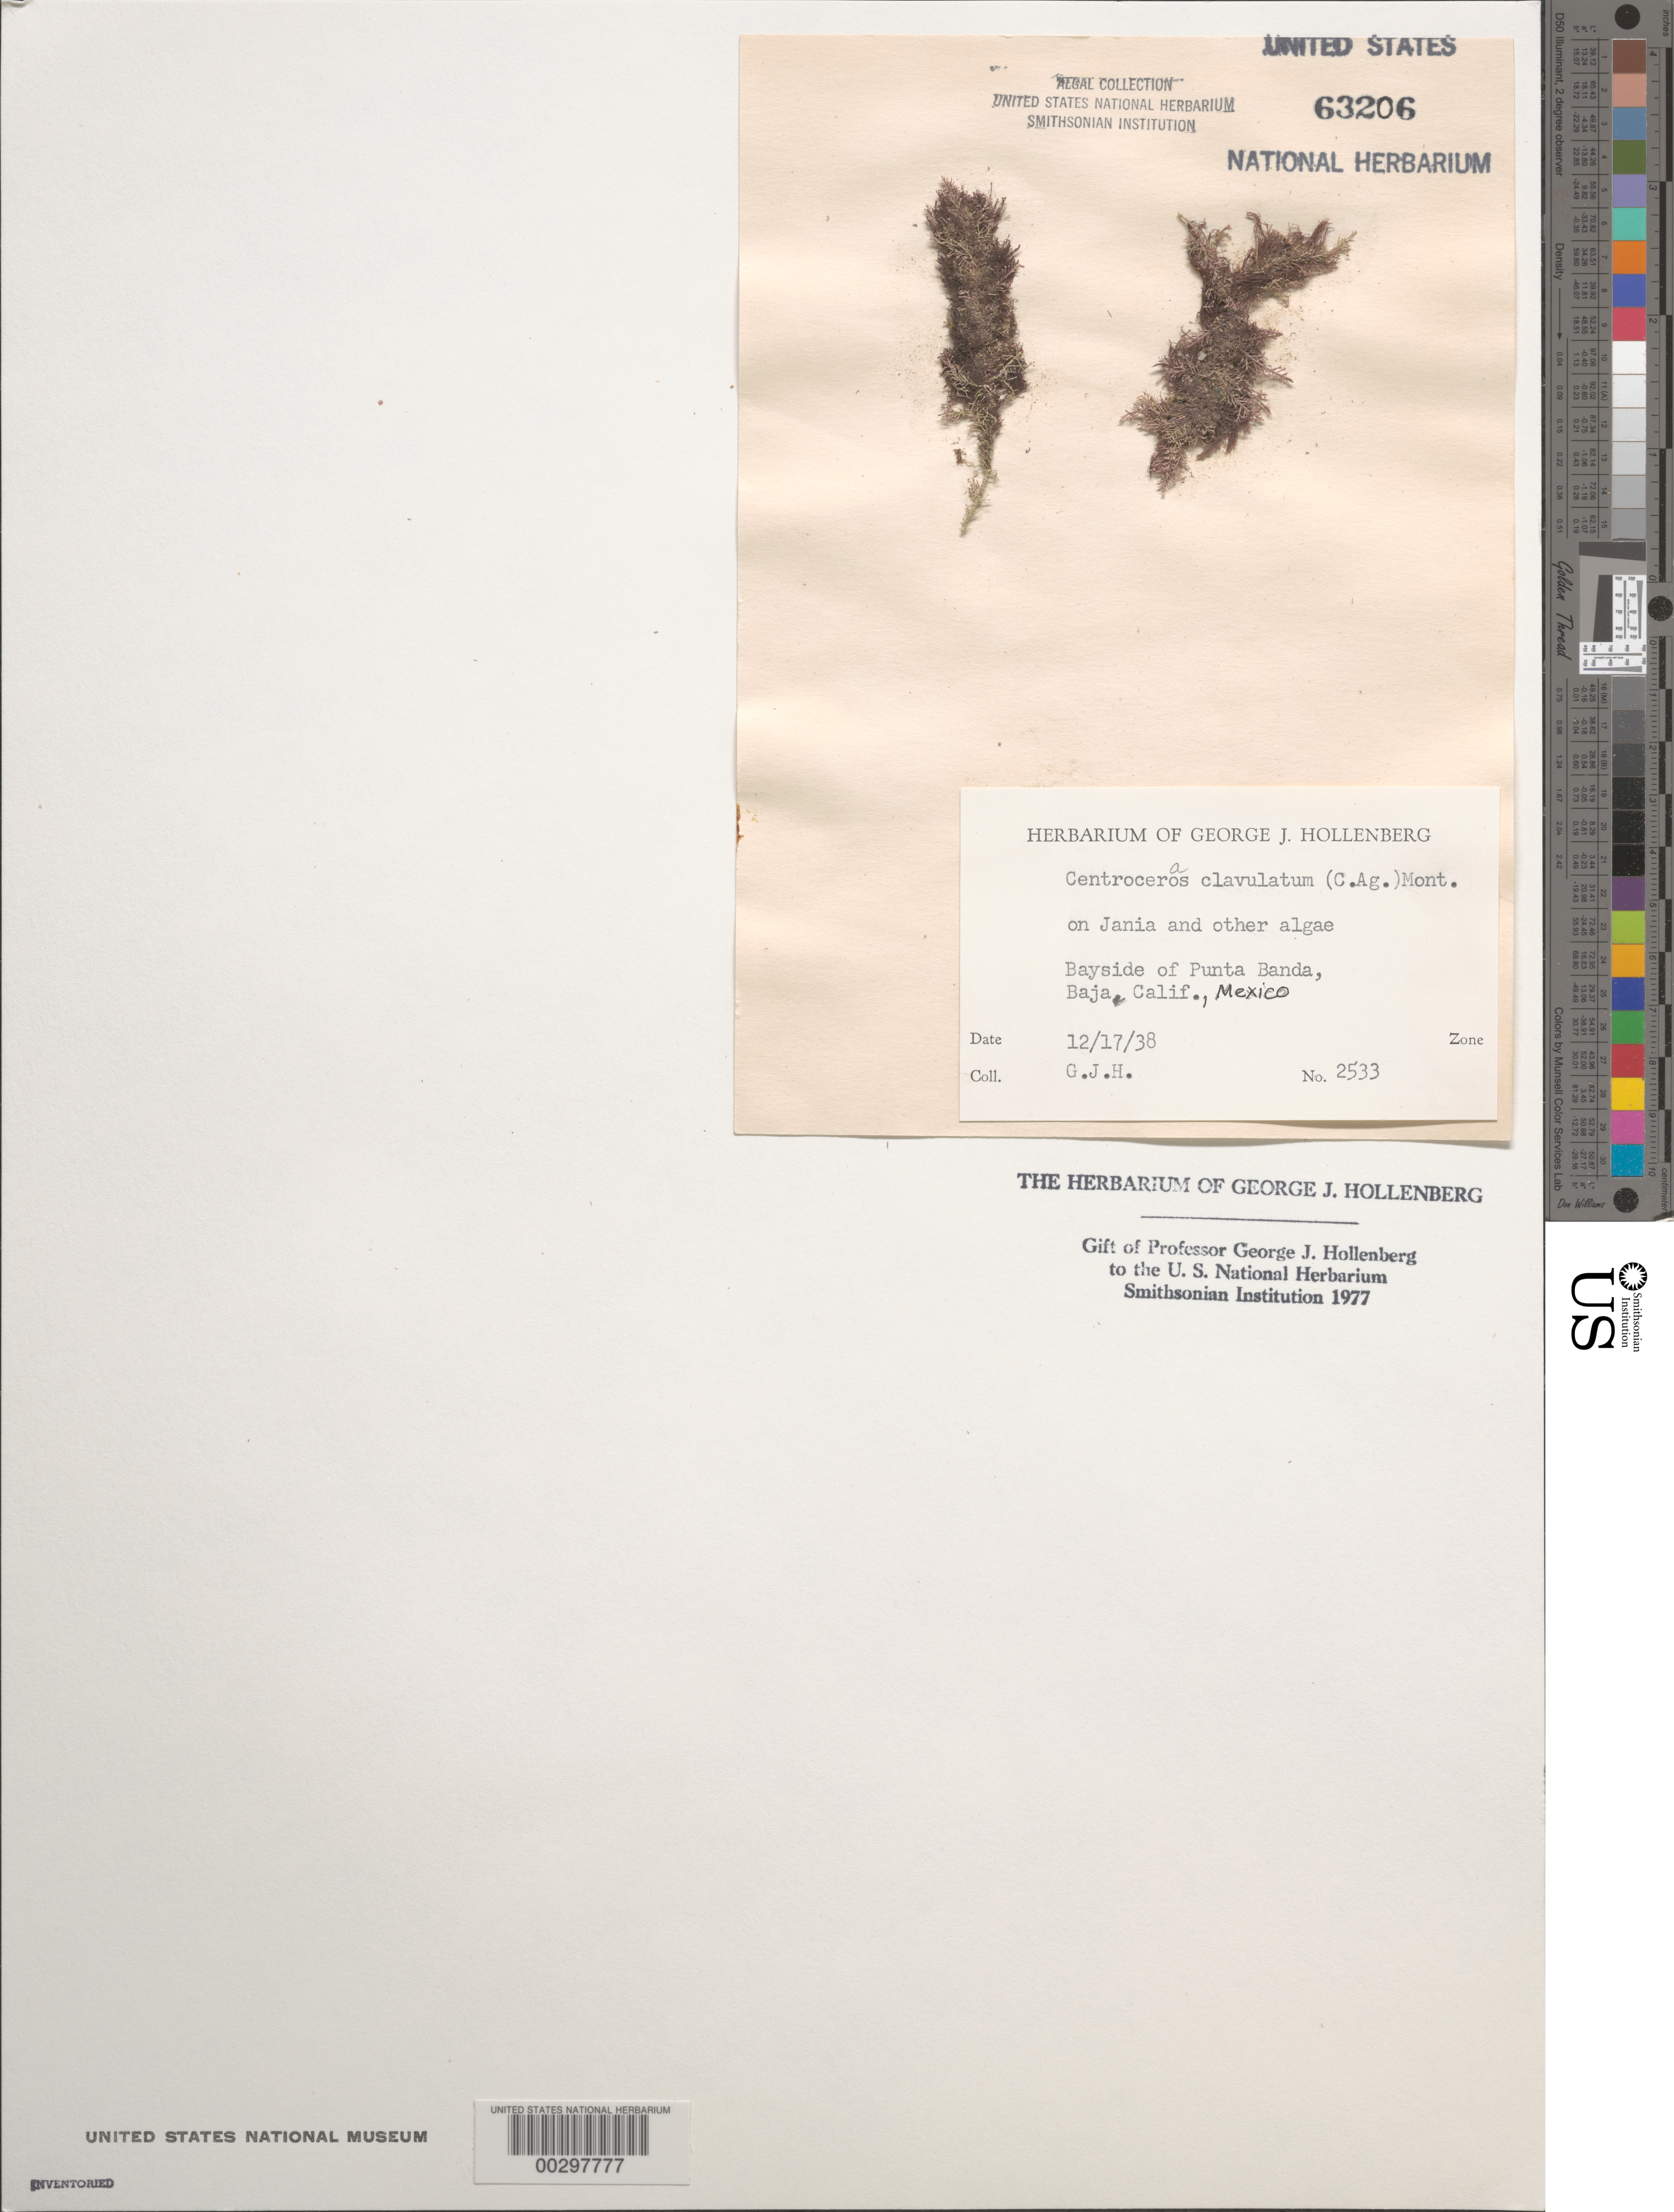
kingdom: Plantae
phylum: Rhodophyta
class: Florideophyceae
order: Ceramiales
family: Ceramiaceae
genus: Centroceras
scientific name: Centroceras clavulatum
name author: (C. Agardh) Mont.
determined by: Hollenberg, George J.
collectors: G. Hollenberg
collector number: GJH 2533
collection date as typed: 17 Dec 1938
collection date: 1938-12-17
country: Mexico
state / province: Baja California Norte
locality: Bay side of Punta Banda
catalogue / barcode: US 63206